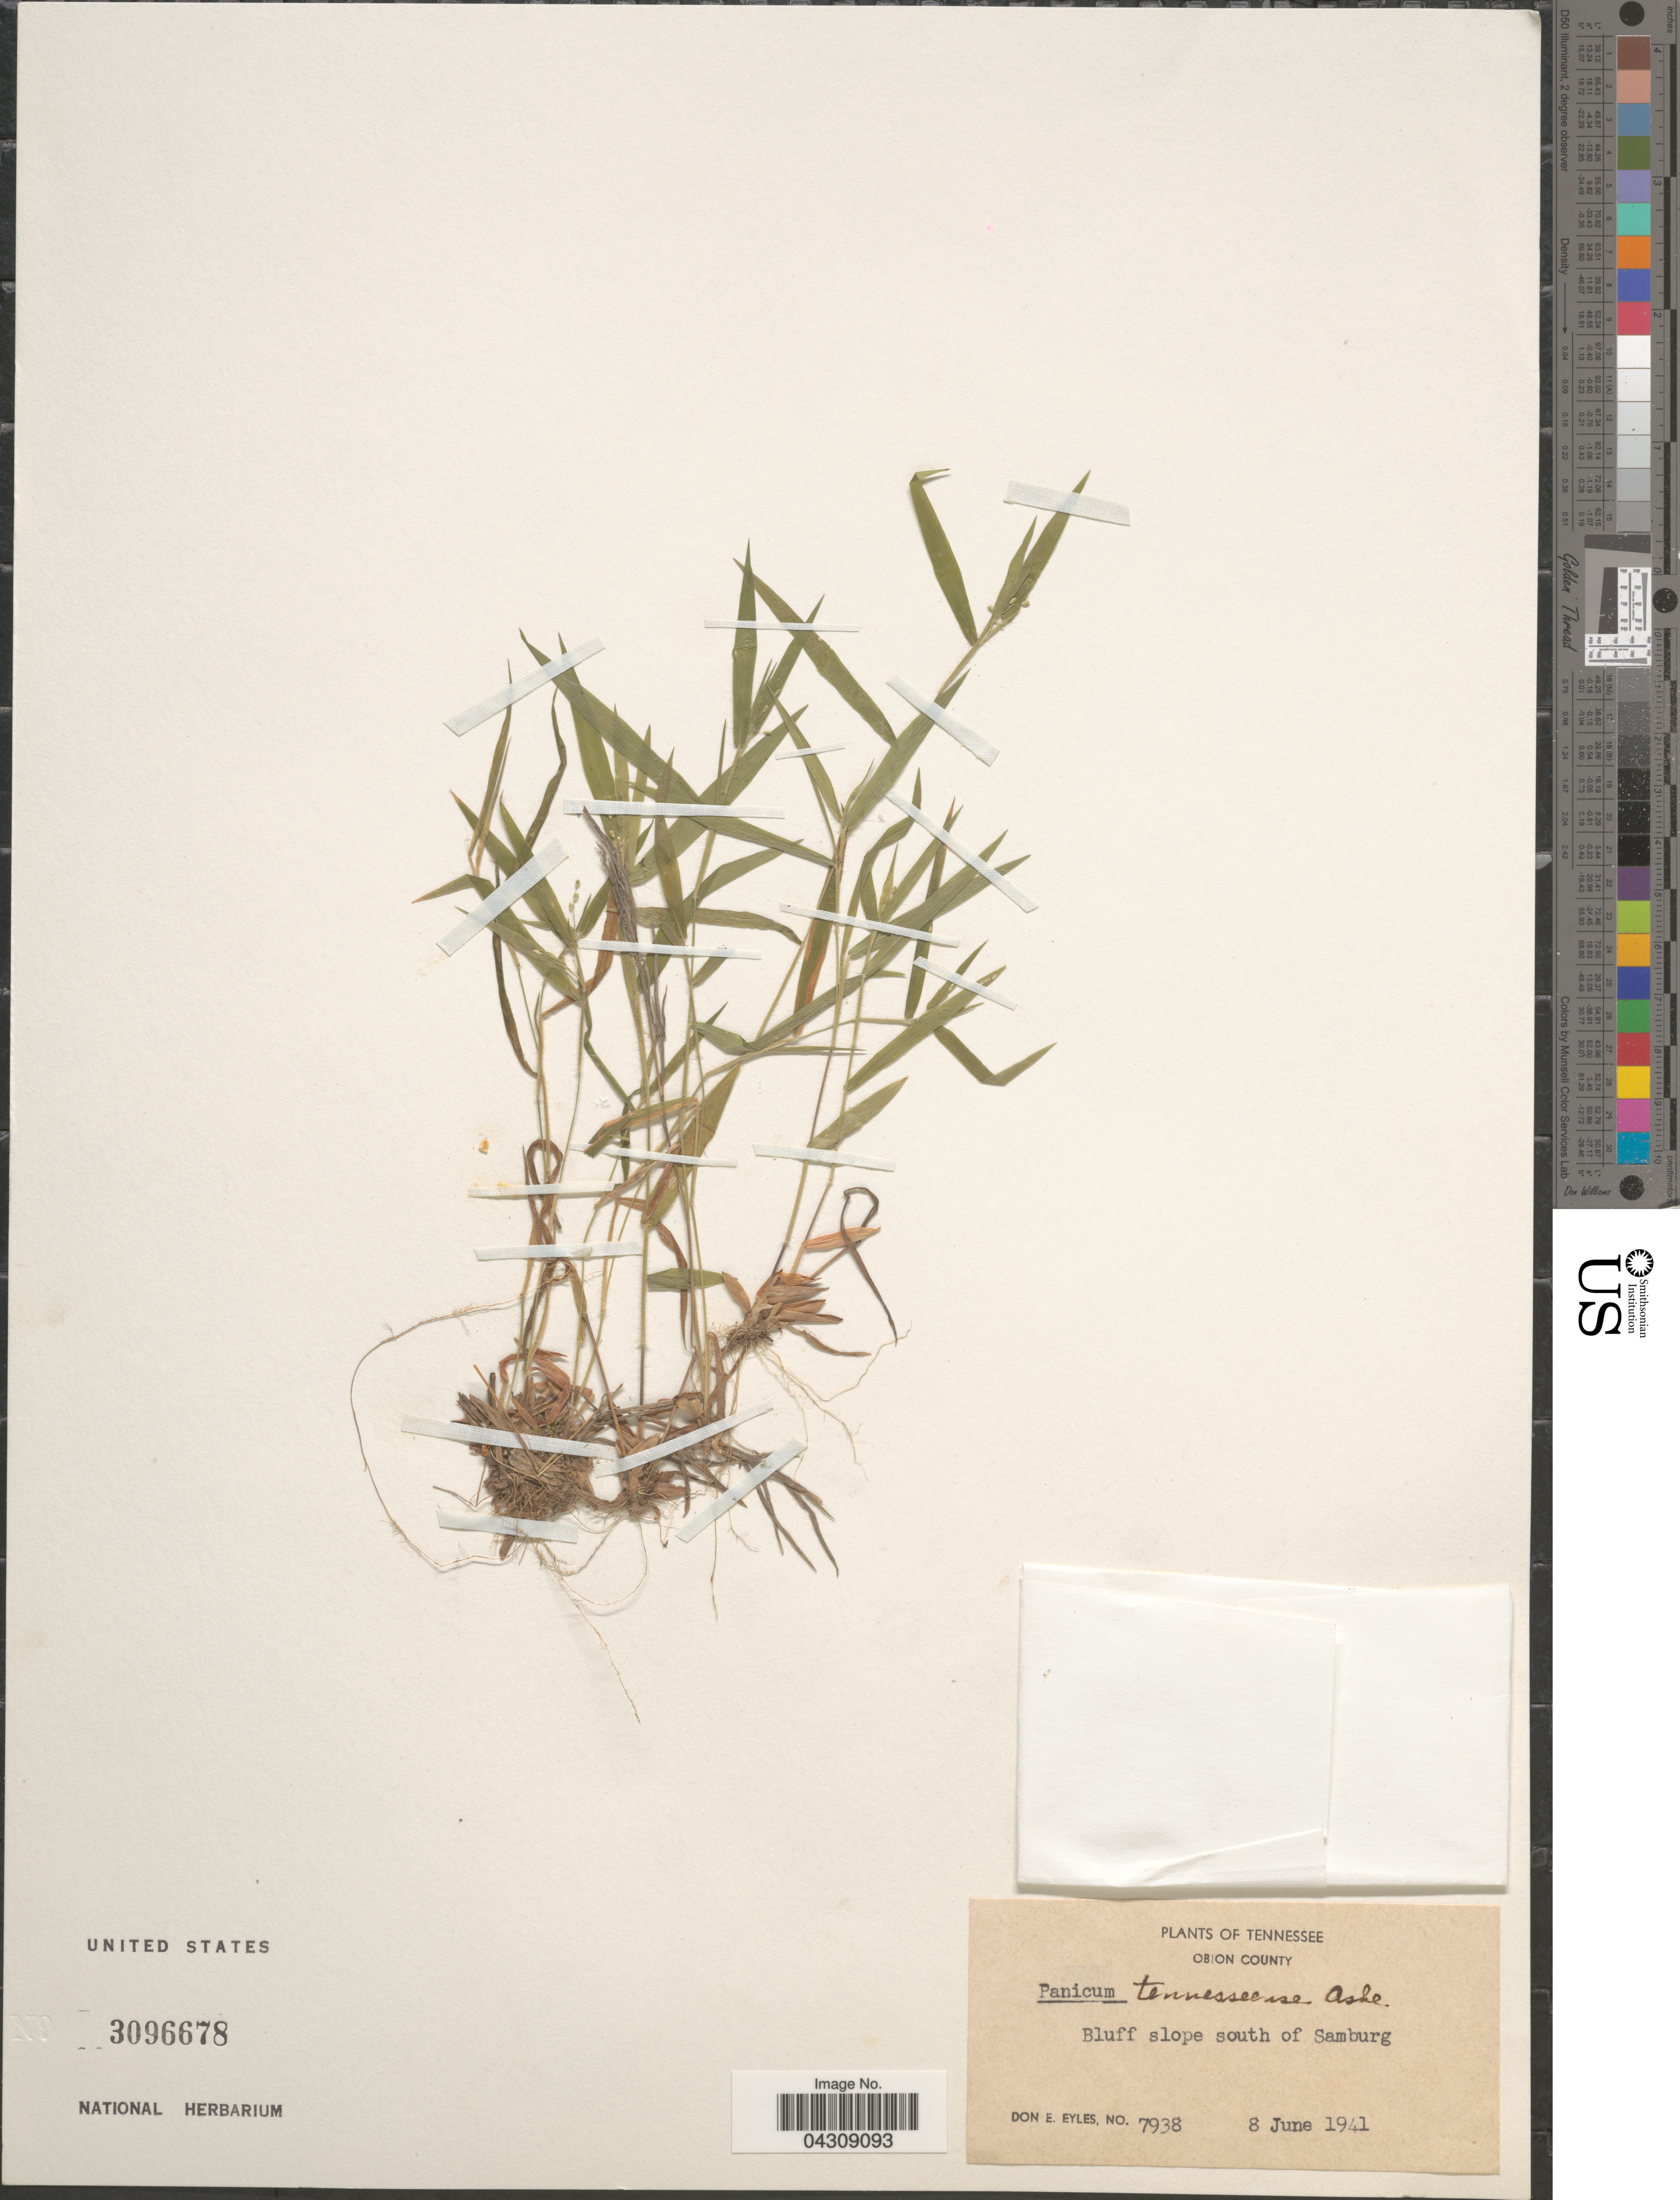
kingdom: Plantae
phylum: Tracheophyta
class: Liliopsida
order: Poales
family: Poaceae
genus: Dichanthelium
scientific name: Dichanthelium acuminatum var. acuminatum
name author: (Sw.) Gould & C.A. Clark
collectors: D. Eyles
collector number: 7938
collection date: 1941-06-08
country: United States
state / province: Tennessee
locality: Obion County. Bluff slope south of Samburg.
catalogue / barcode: US 3096678